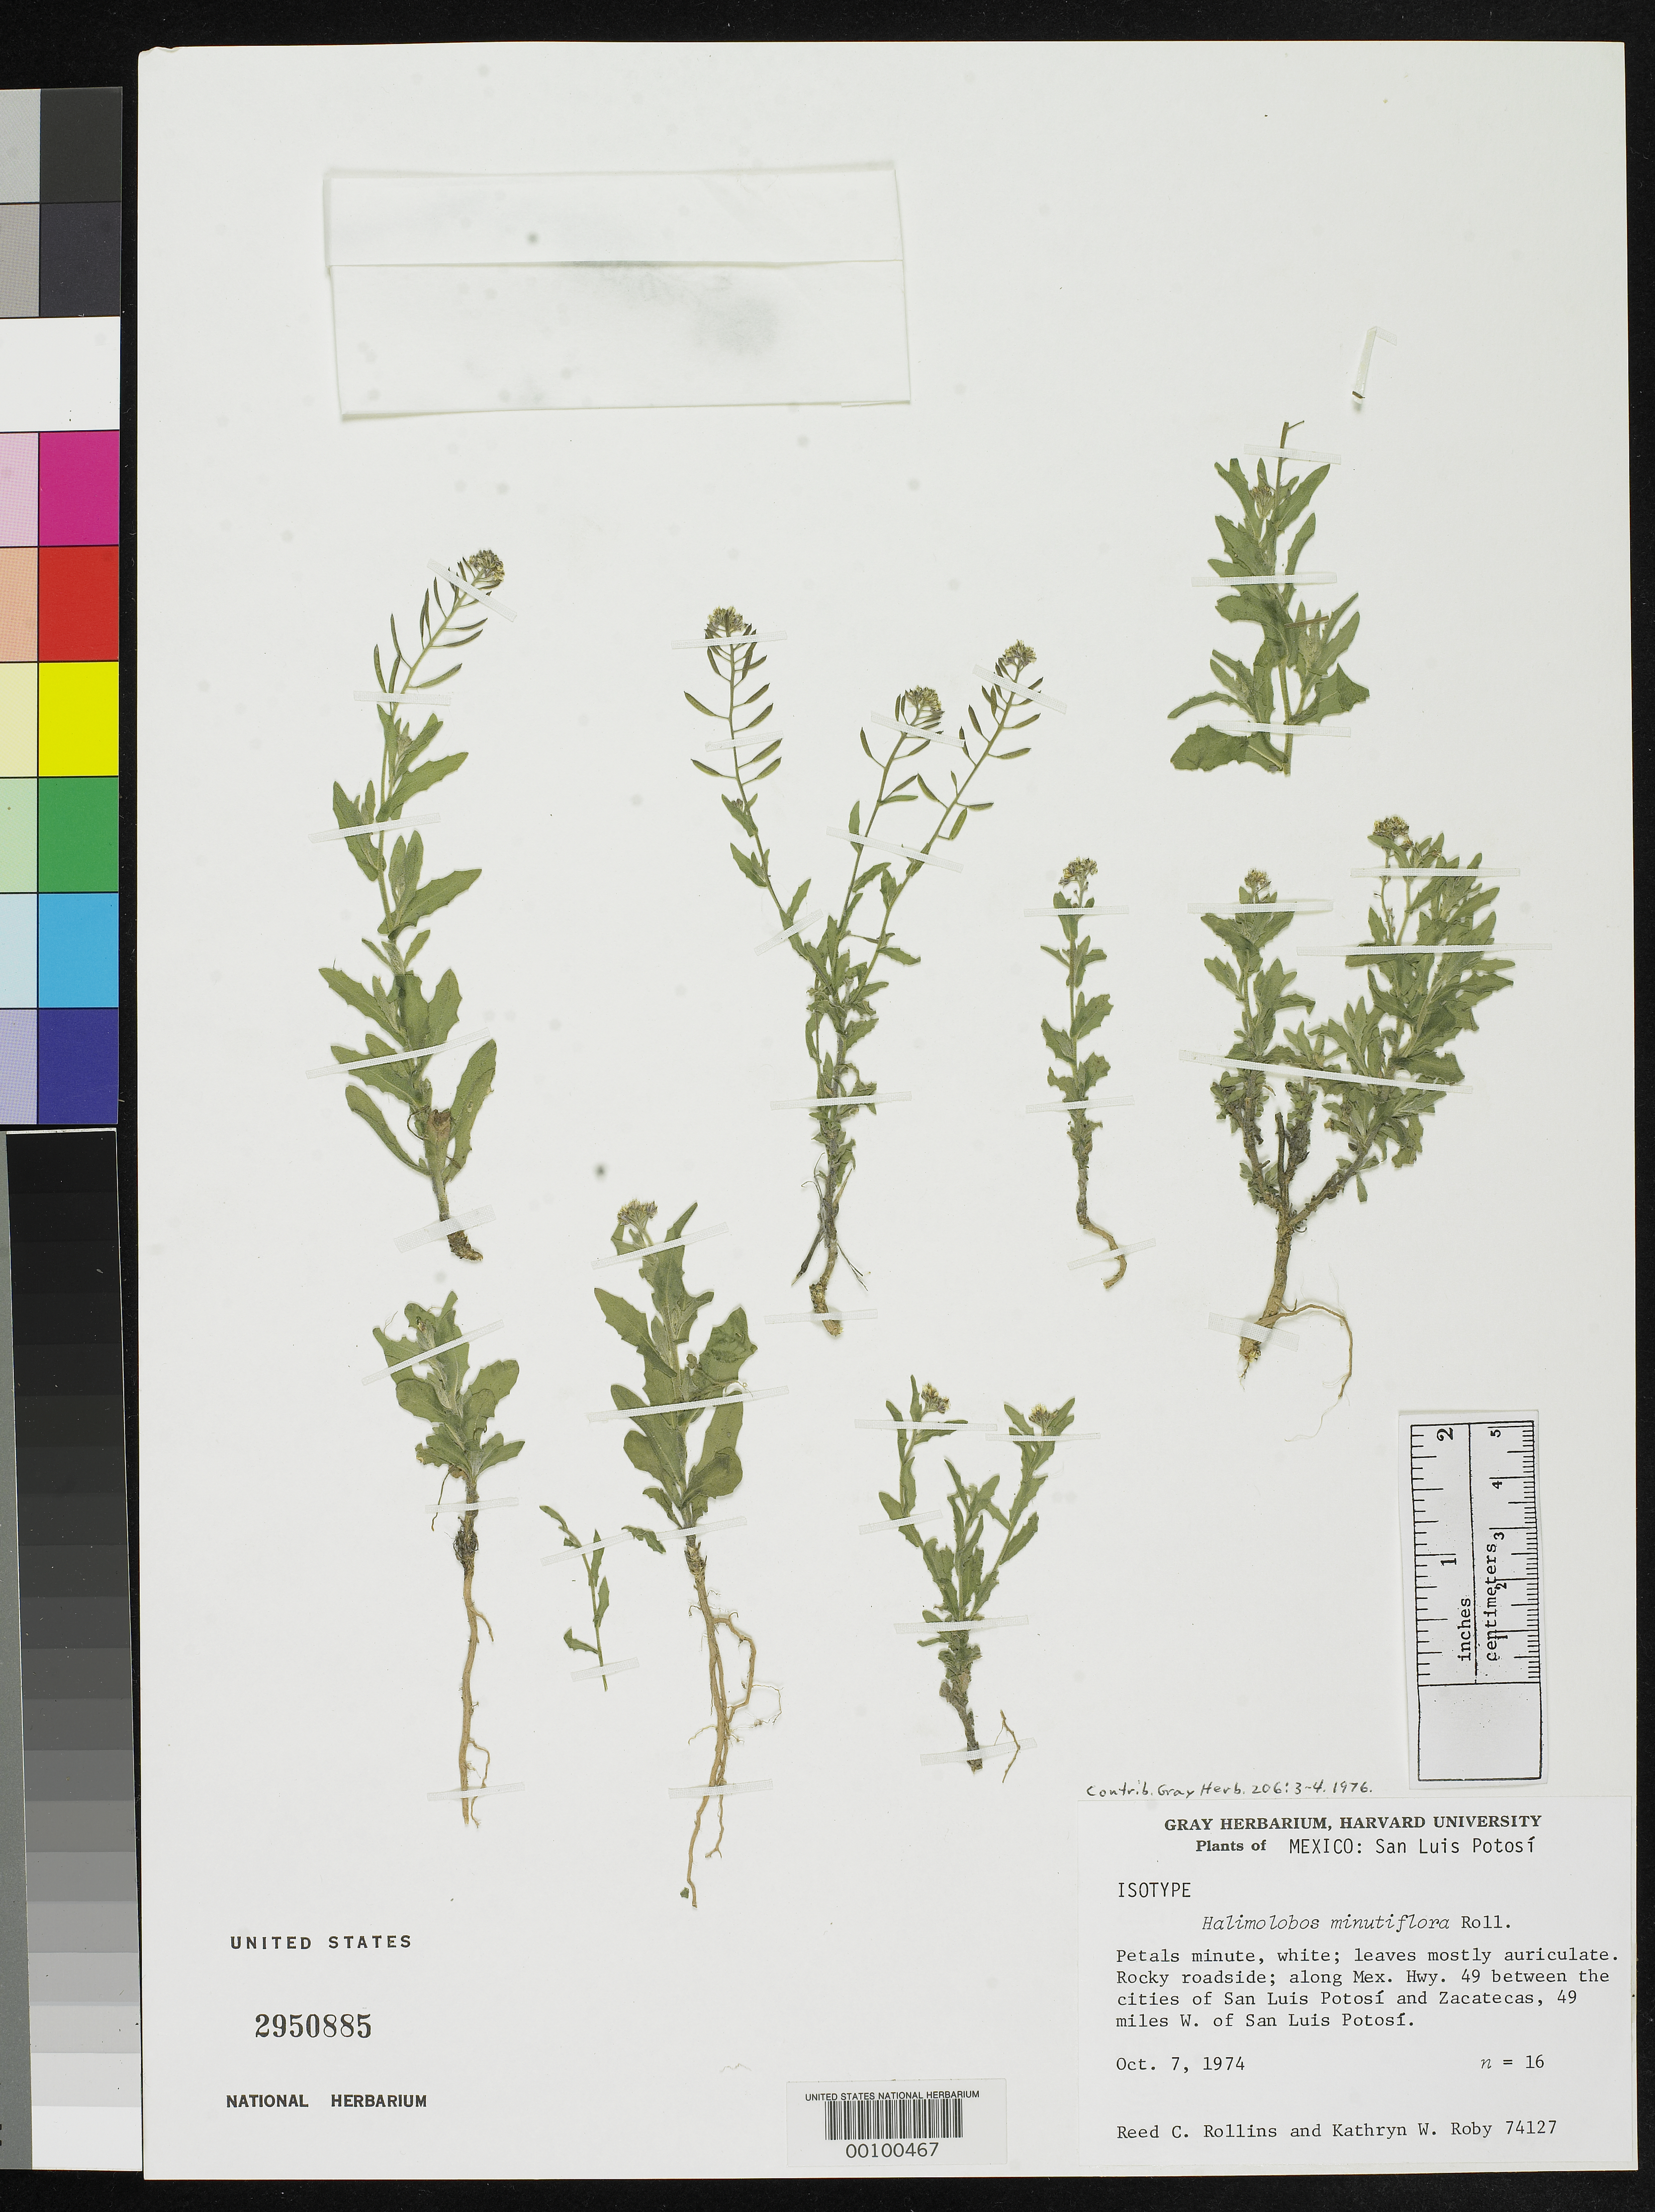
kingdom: Plantae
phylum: Tracheophyta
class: Magnoliopsida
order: Brassicales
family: Brassicaceae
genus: Halimolobos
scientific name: Halimolobos minutiflora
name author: Rollins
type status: Isotype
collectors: R. C. Rollins & K. W. Roby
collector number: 74127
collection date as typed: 07 Oct 1974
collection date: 1974-10-07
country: Mexico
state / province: San Luis Potosi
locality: Along Mex. hwy. 49 between San Luis Potosi & Zacatecas cities, 49 mi W of San Luis Potosi.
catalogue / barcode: US 2950885